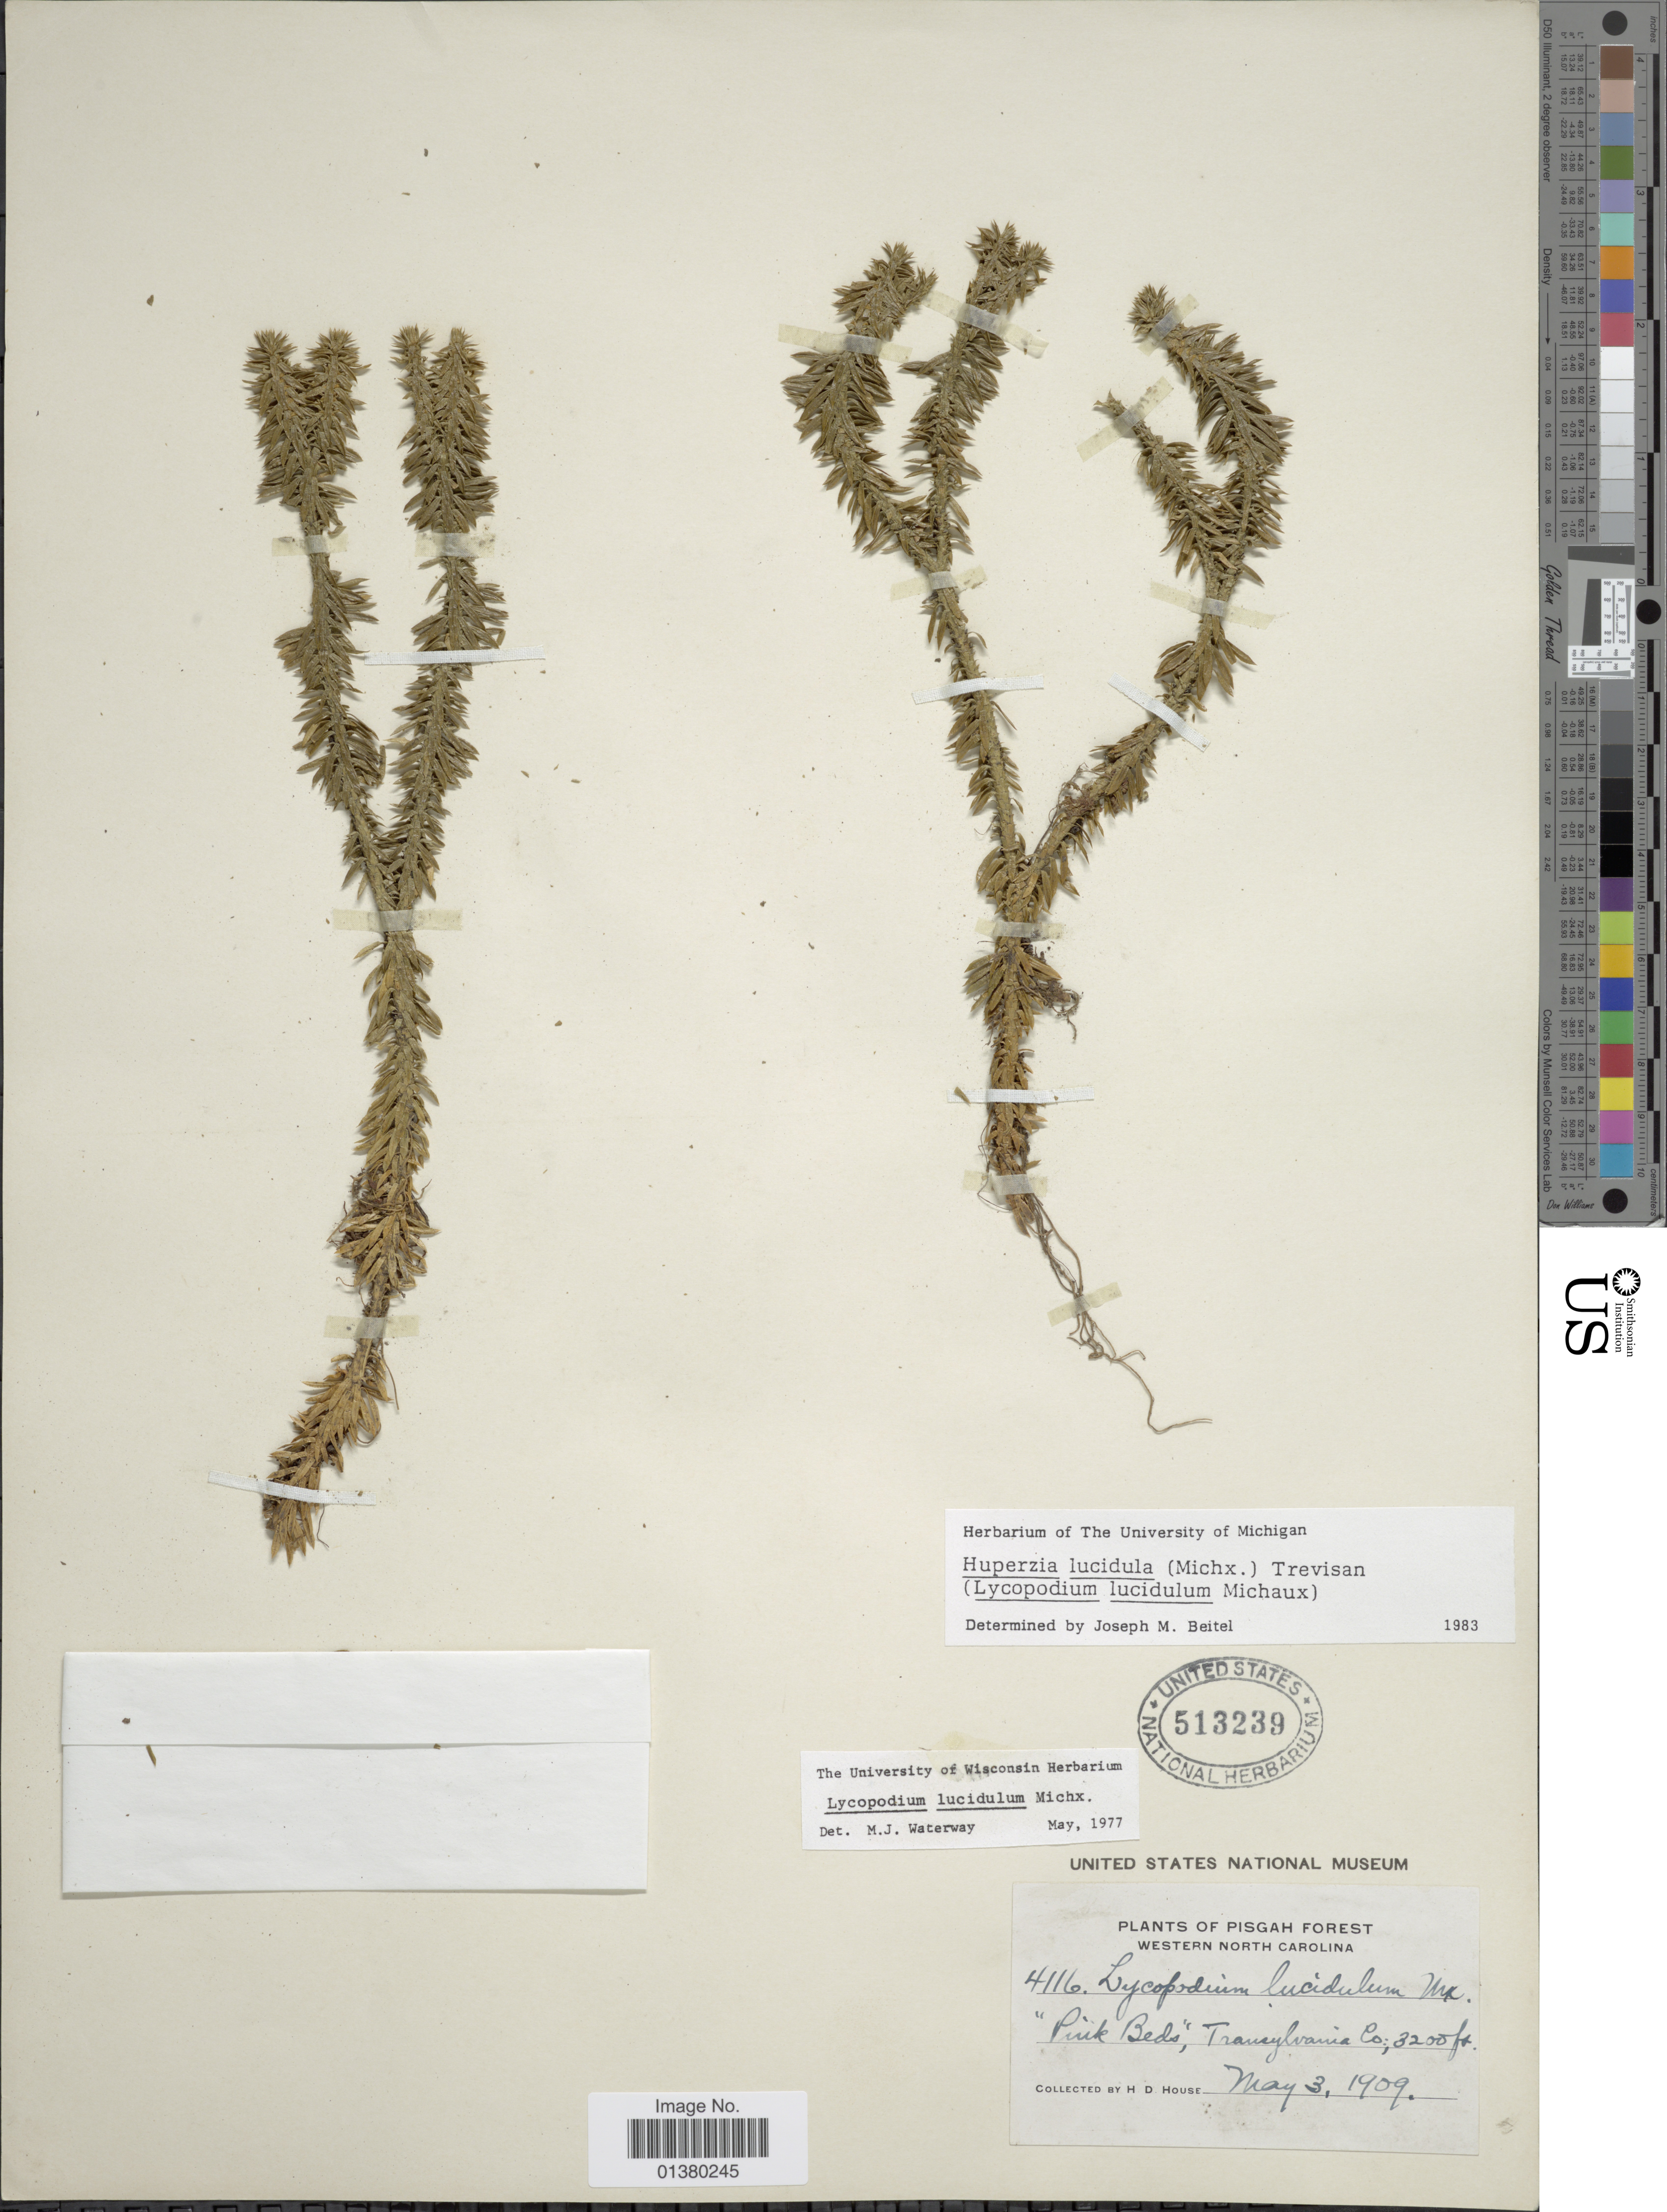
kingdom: Plantae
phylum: Tracheophyta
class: Lycopodiopsida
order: Lycopodiales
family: Lycopodiaceae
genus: Huperzia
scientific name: Huperzia lucidula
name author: (Michx.) Trevis.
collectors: H. D. House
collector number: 4116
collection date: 1909-05-03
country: United States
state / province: North Carolina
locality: Western North Carolina, 'Pink Beds', Transylvania Co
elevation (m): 975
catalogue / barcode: US 513239